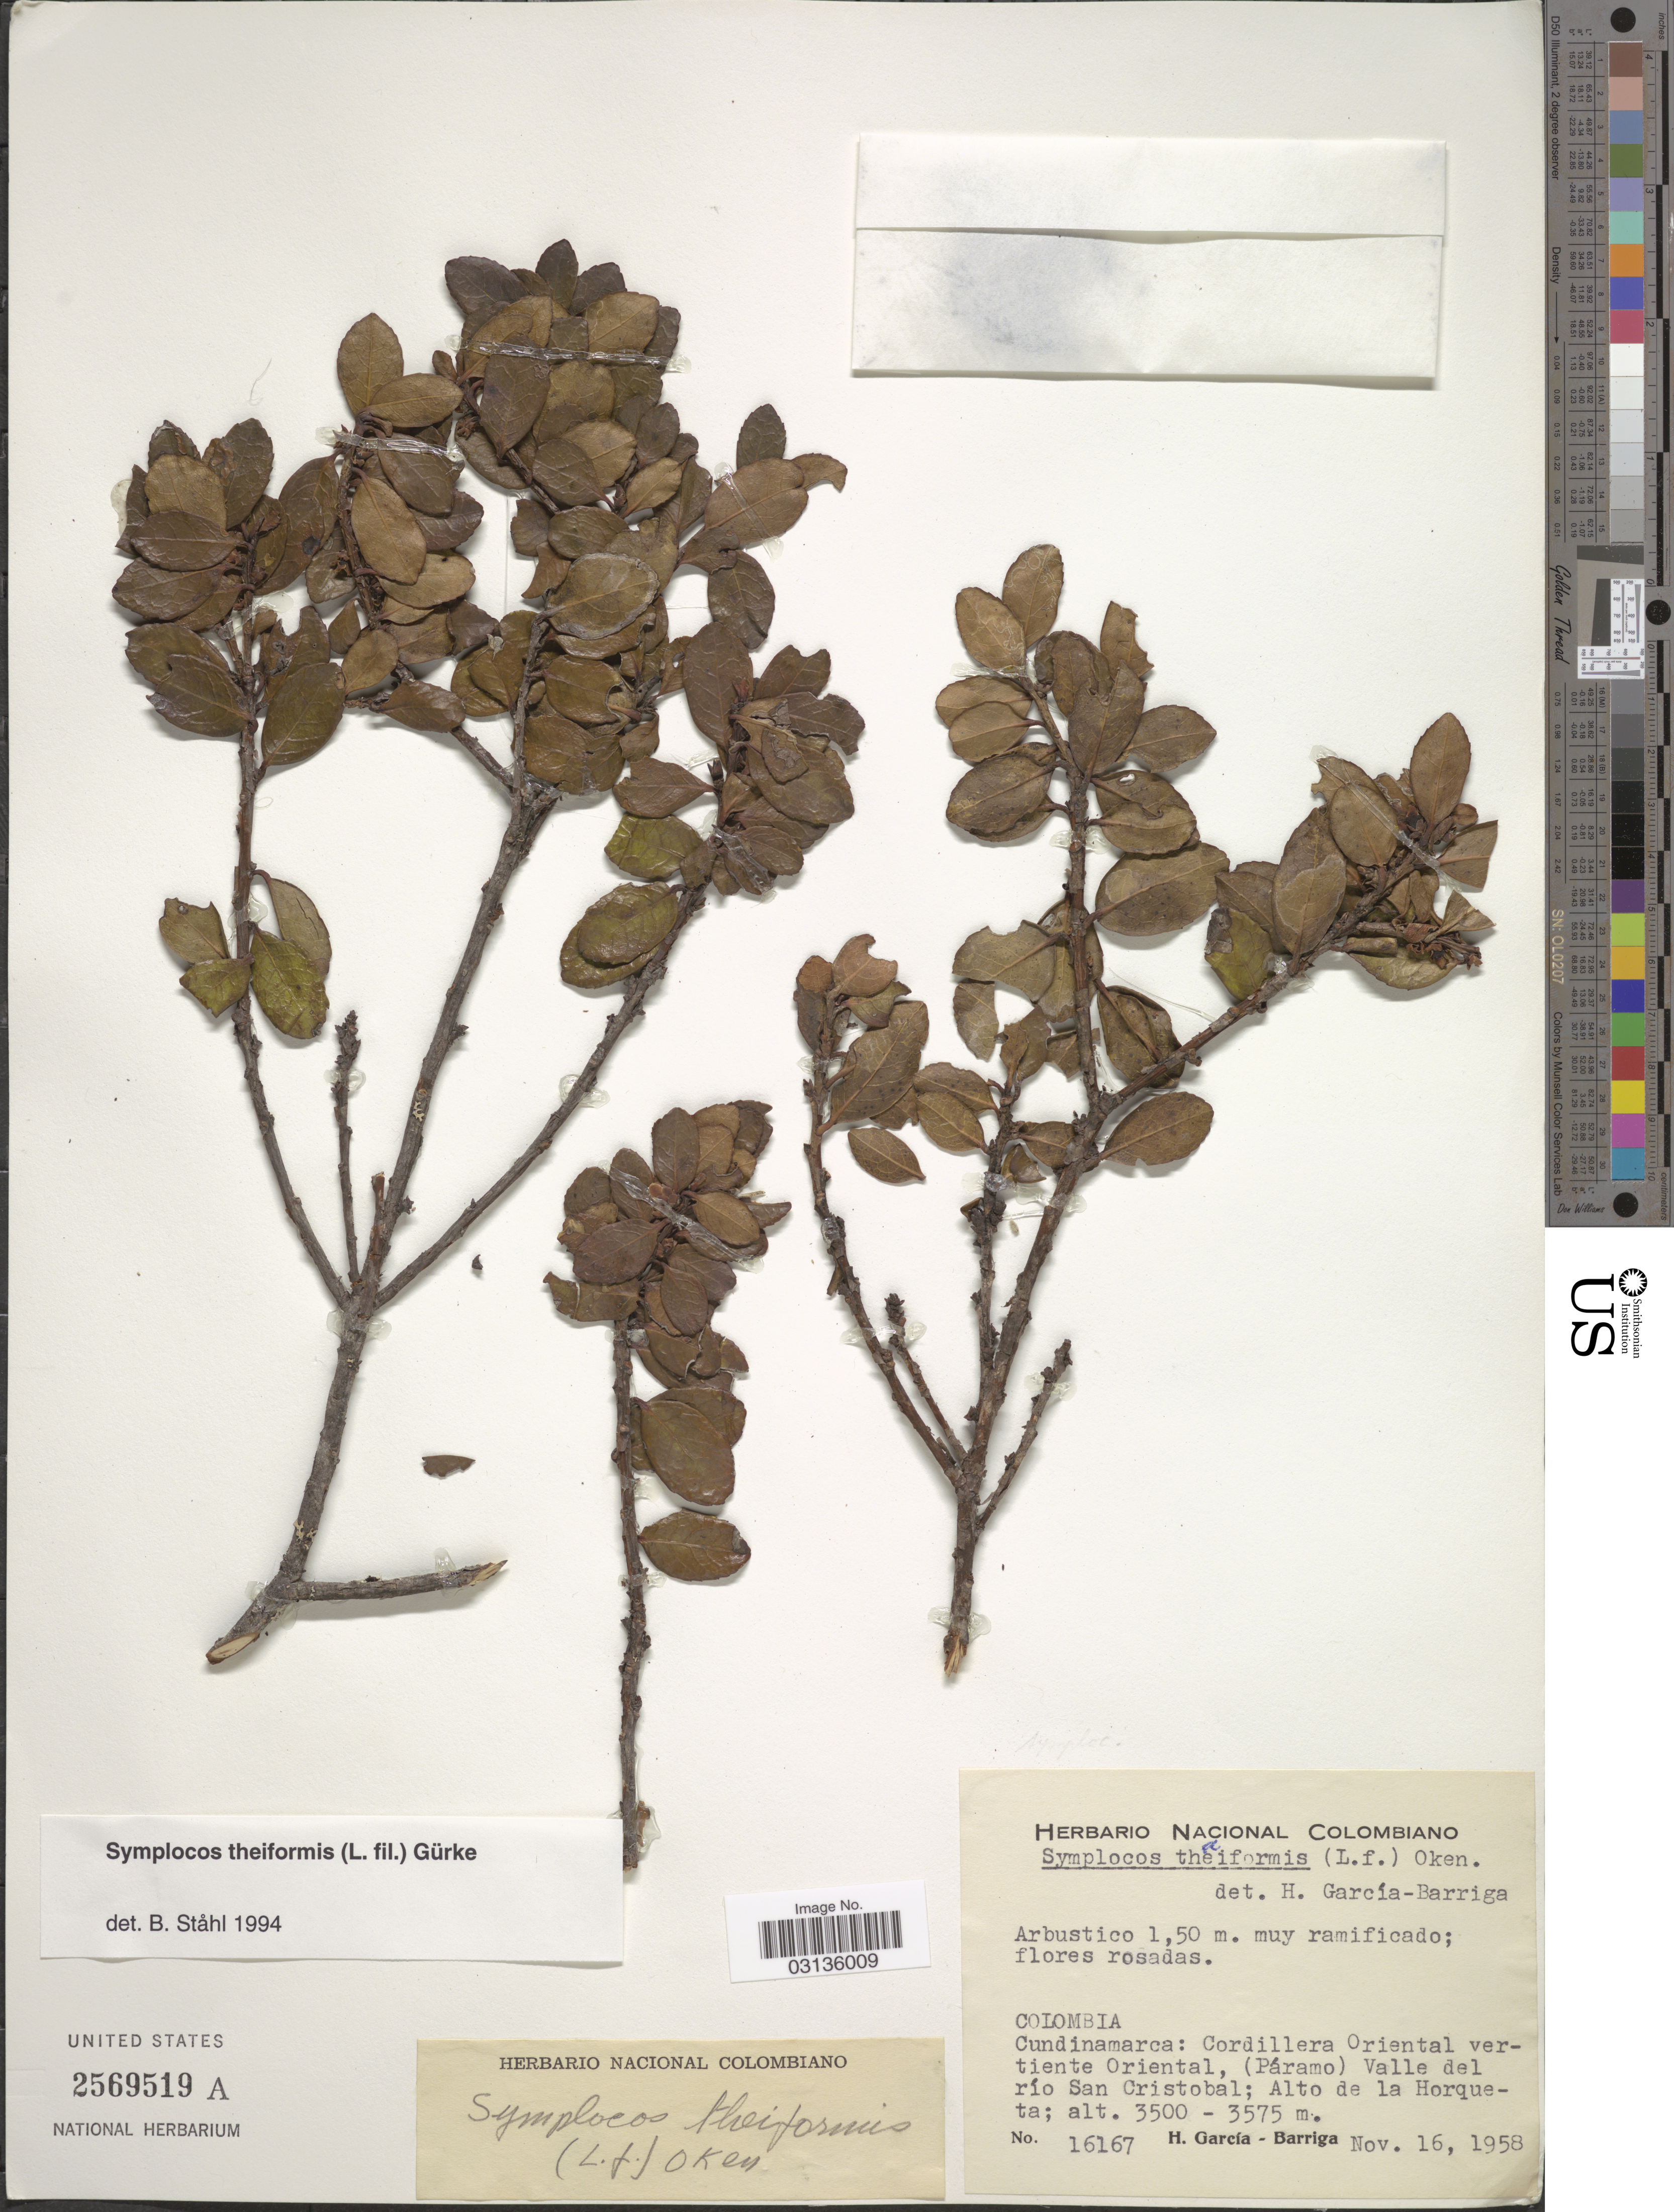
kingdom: Plantae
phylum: Tracheophyta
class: Magnoliopsida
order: Ericales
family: Symplocaceae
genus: Symplocos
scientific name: Symplocos theiformis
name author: (L. f.) Oken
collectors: H. García Barriga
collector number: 16167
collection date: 1958-11-16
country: Colombia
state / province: Cundinamarca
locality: Cordillera Oriental vertiente Oriental, (Páramo) Valle del río San Cristobal; Alto de la Horqueta.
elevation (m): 3500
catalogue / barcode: US 2569519A